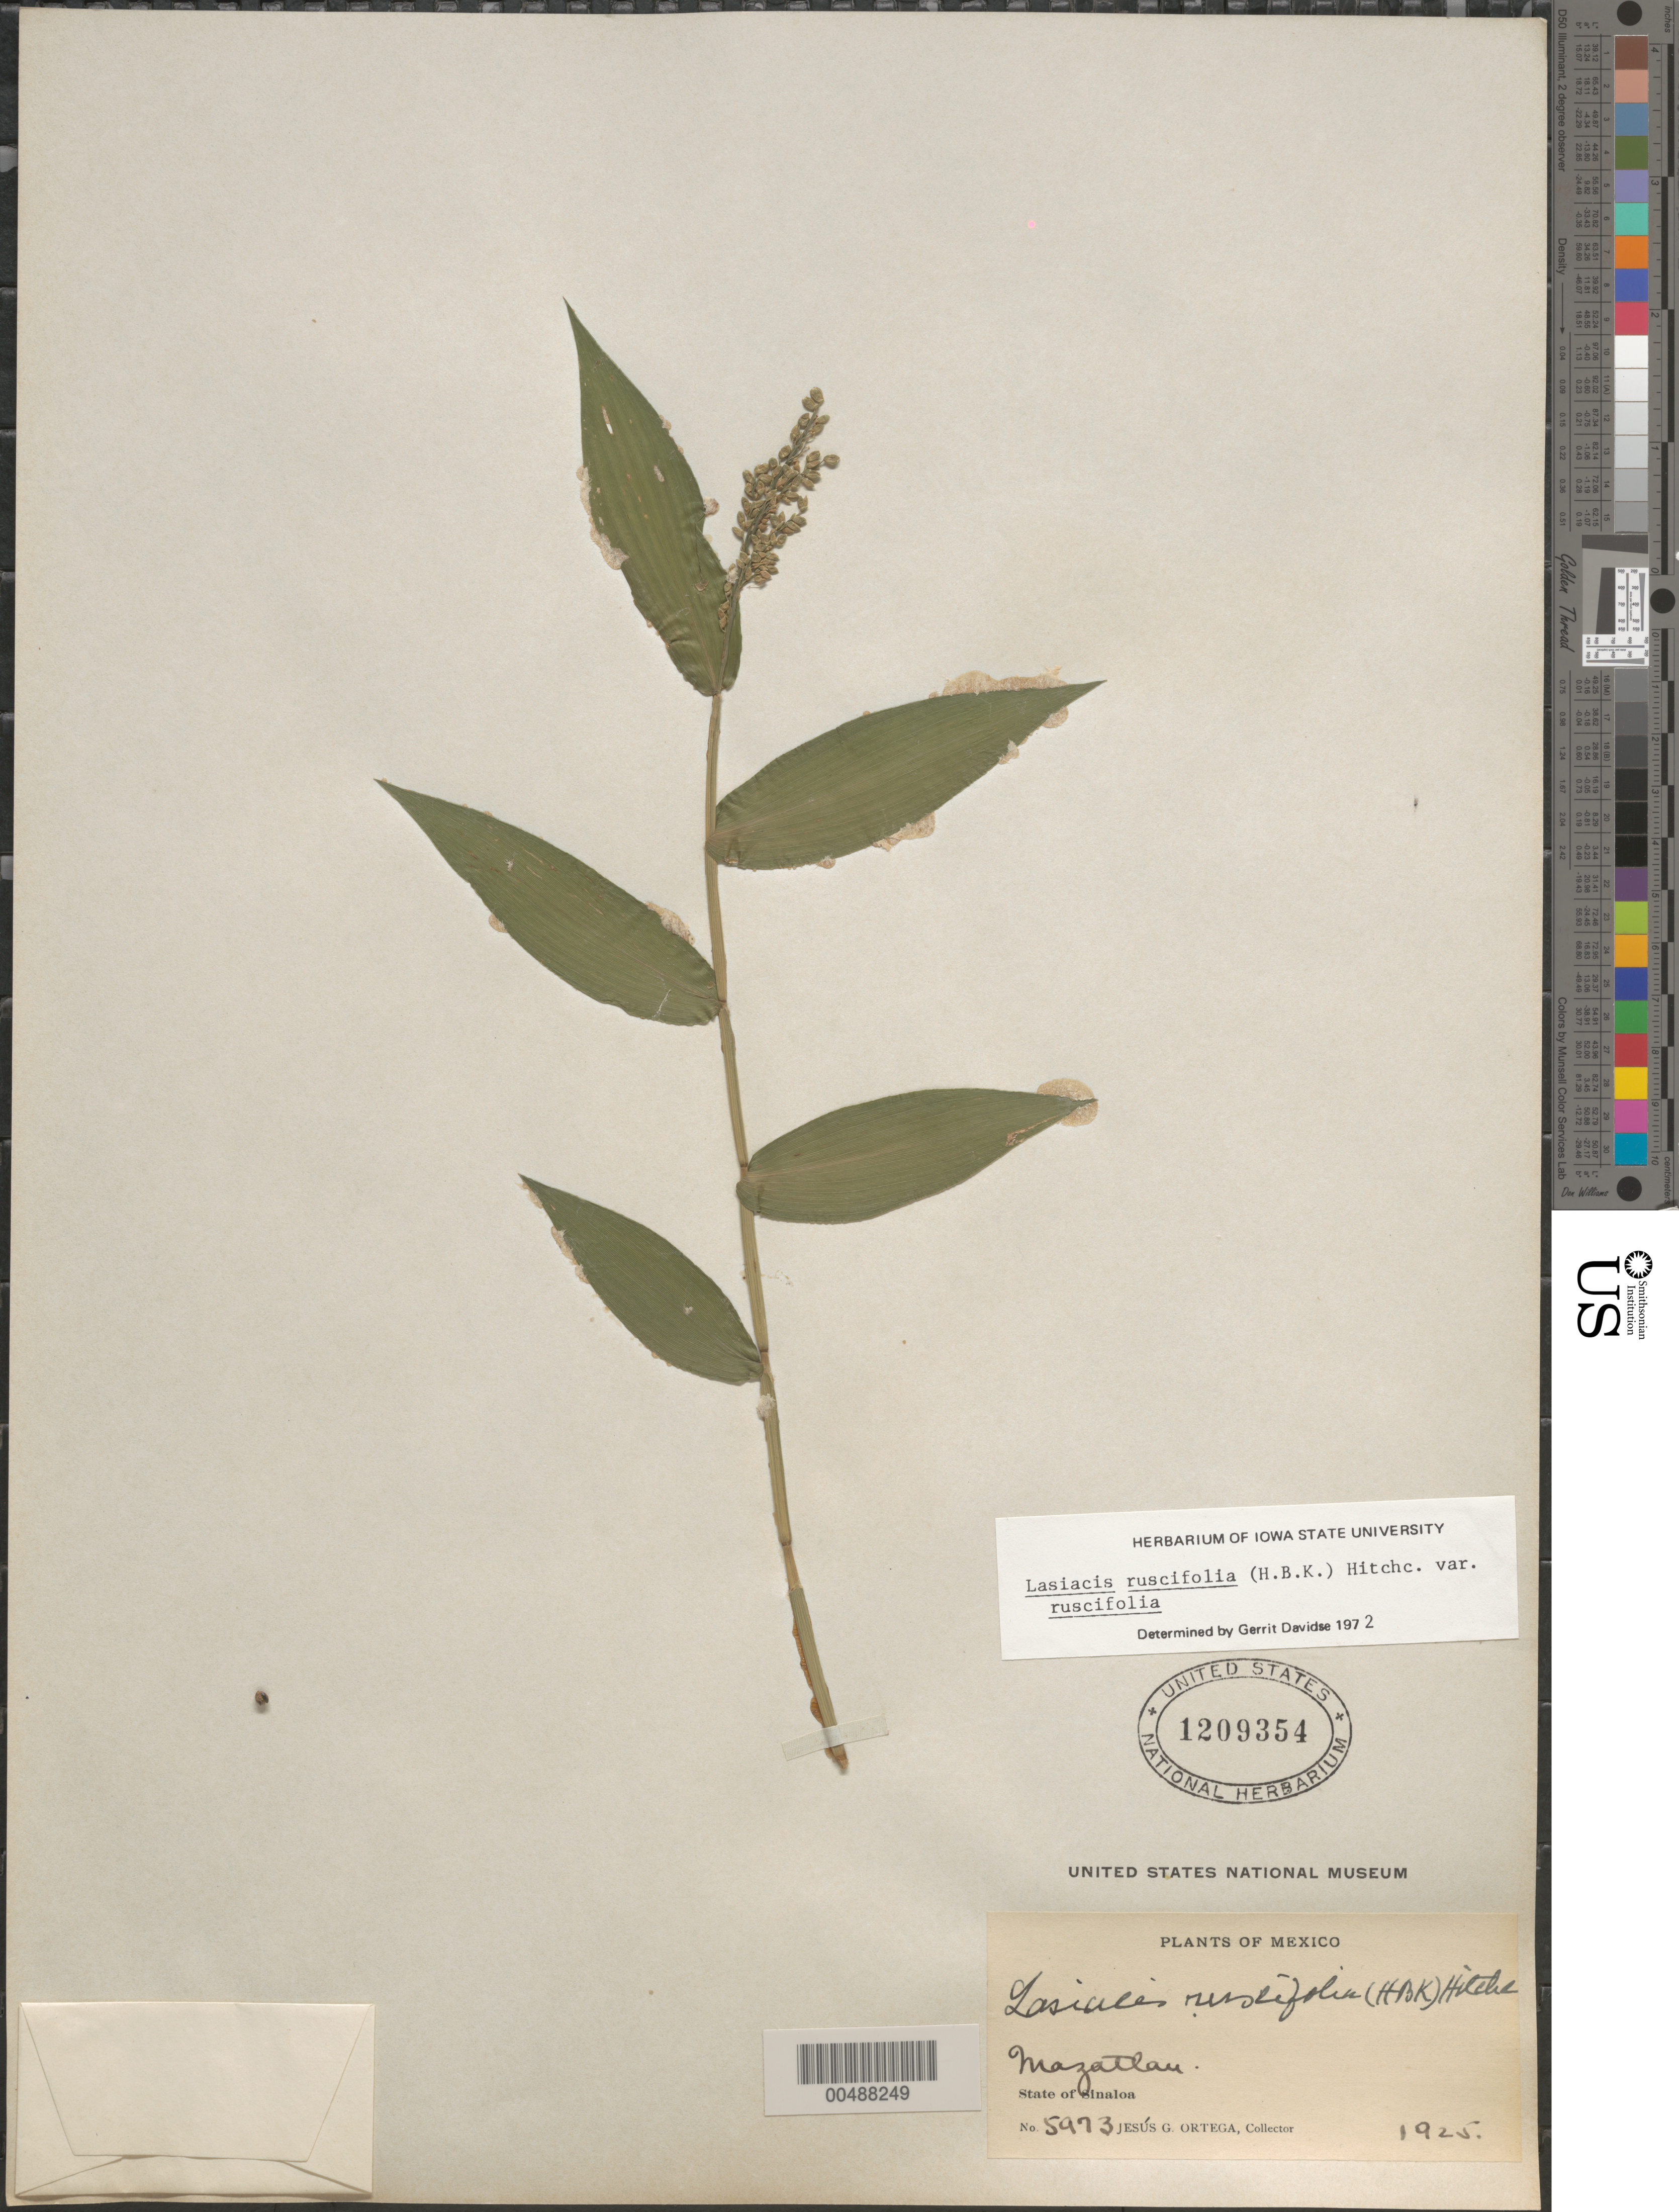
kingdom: Plantae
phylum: Tracheophyta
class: Liliopsida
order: Poales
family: Poaceae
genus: Lasiacis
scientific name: Lasiacis ruscifolia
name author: (Kunth) Hitchc.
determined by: Davidse, Gerrit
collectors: J. Ortega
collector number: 5973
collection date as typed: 1925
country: Mexico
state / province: Sinaloa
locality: Mazatlan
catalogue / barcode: US 1209354